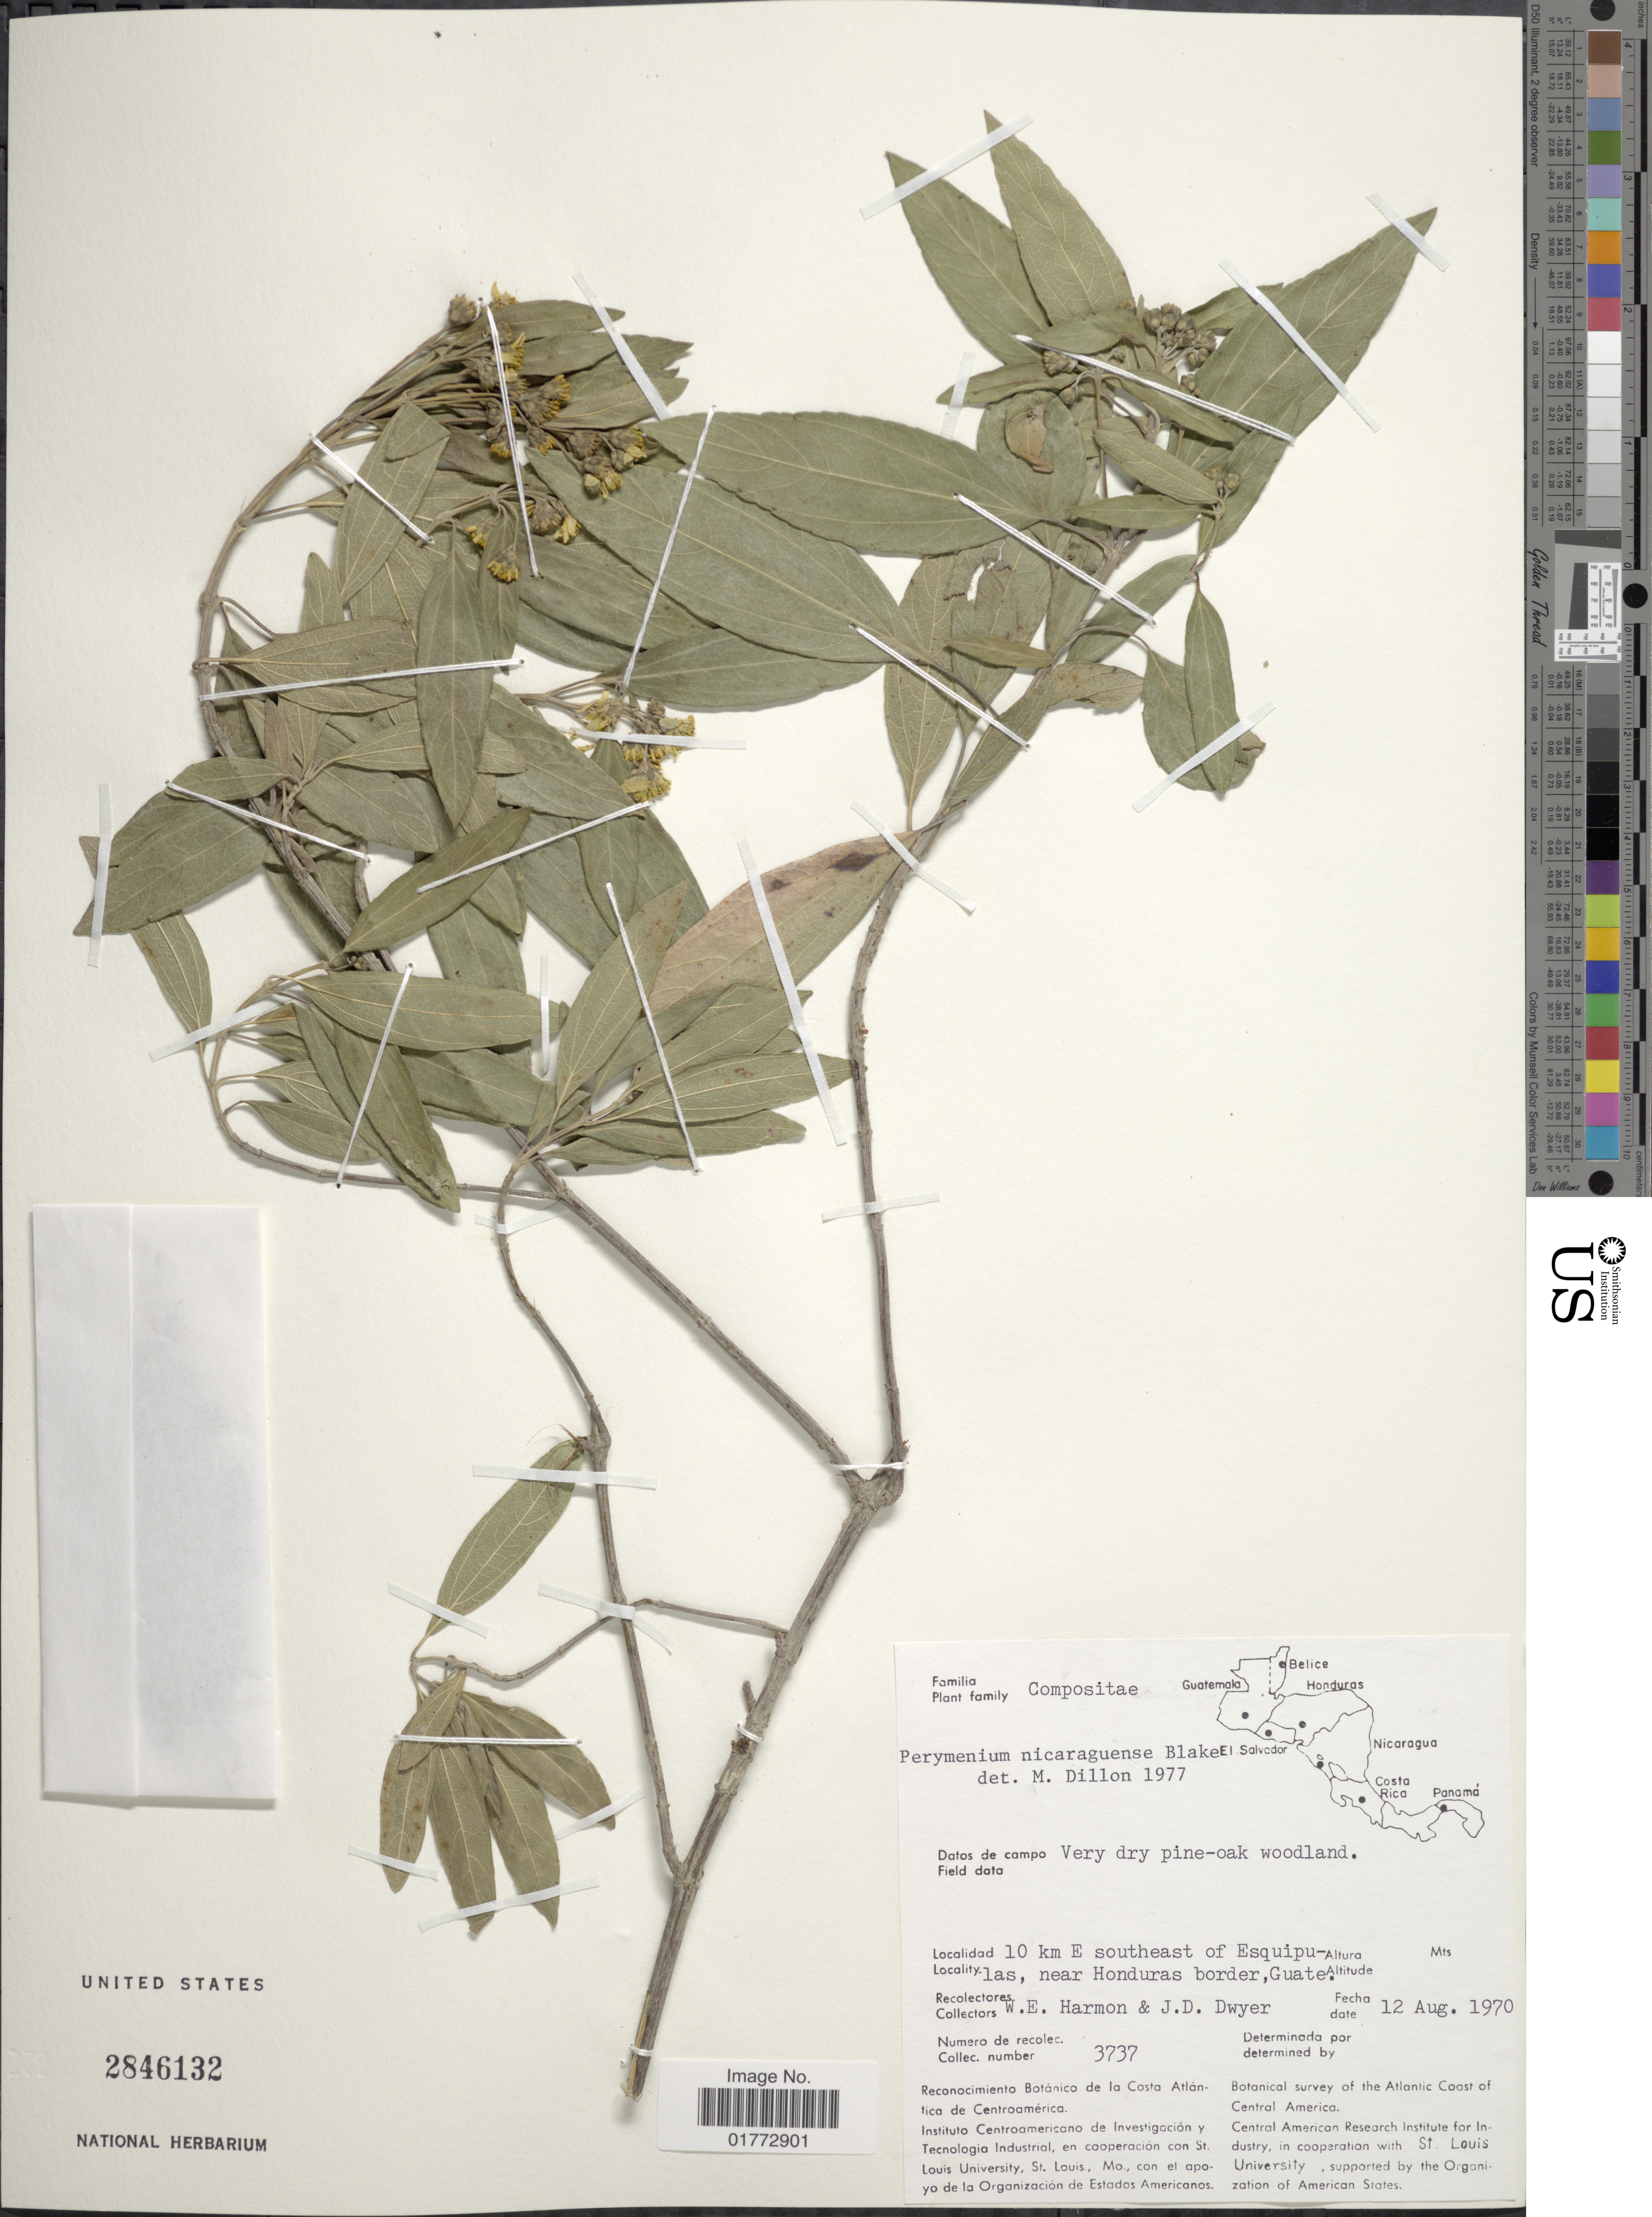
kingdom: Plantae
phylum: Tracheophyta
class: Magnoliopsida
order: Asterales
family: Asteraceae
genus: Perymenium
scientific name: Perymenium nicaraguense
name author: S.F. Blake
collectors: W. E. Harmon & J. D. Dwyer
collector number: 3737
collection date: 1970-08-12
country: Guatemala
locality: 10 km E southeast of Esquipulas, near Honduras border, Guate.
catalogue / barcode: US 2846132